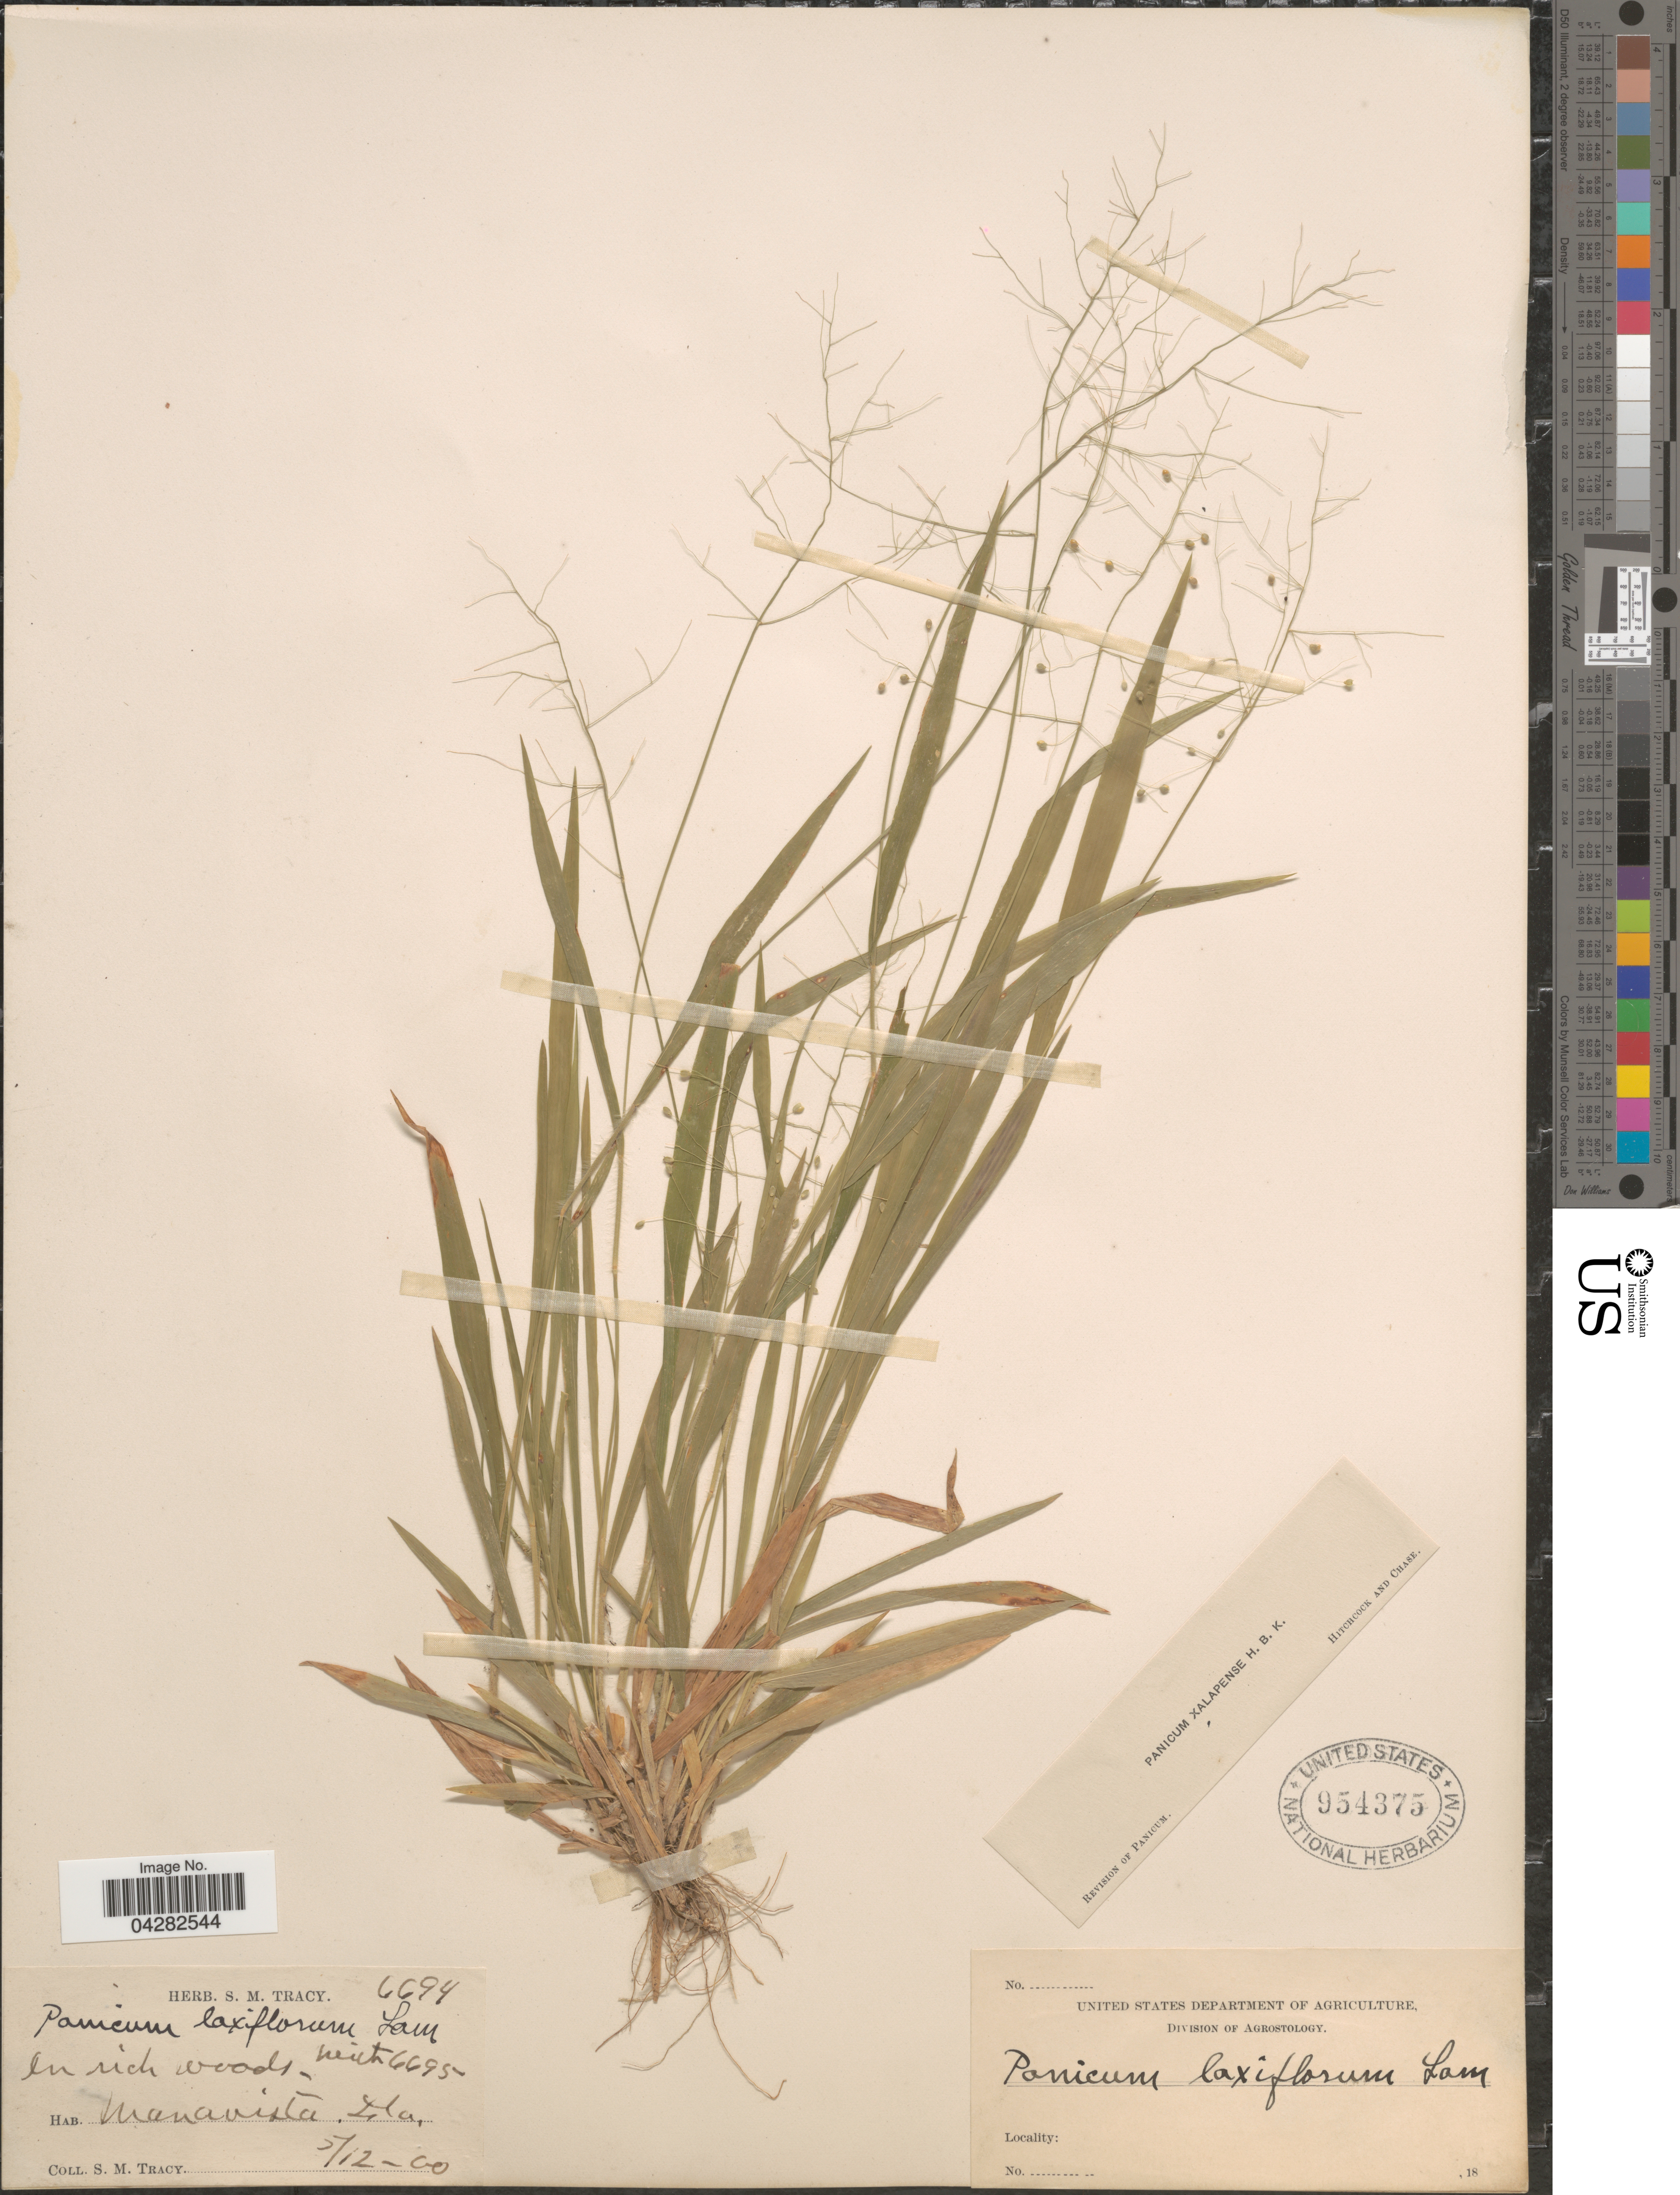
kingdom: Plantae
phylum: Tracheophyta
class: Liliopsida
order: Poales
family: Poaceae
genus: Dichanthelium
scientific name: Dichanthelium laxiflorum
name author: (Lam.) Gould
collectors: S. M. Tracy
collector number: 6694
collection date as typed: Transcribed d/m/y: 12/5/0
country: United States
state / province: Florida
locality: Manavista.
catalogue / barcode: US 954375